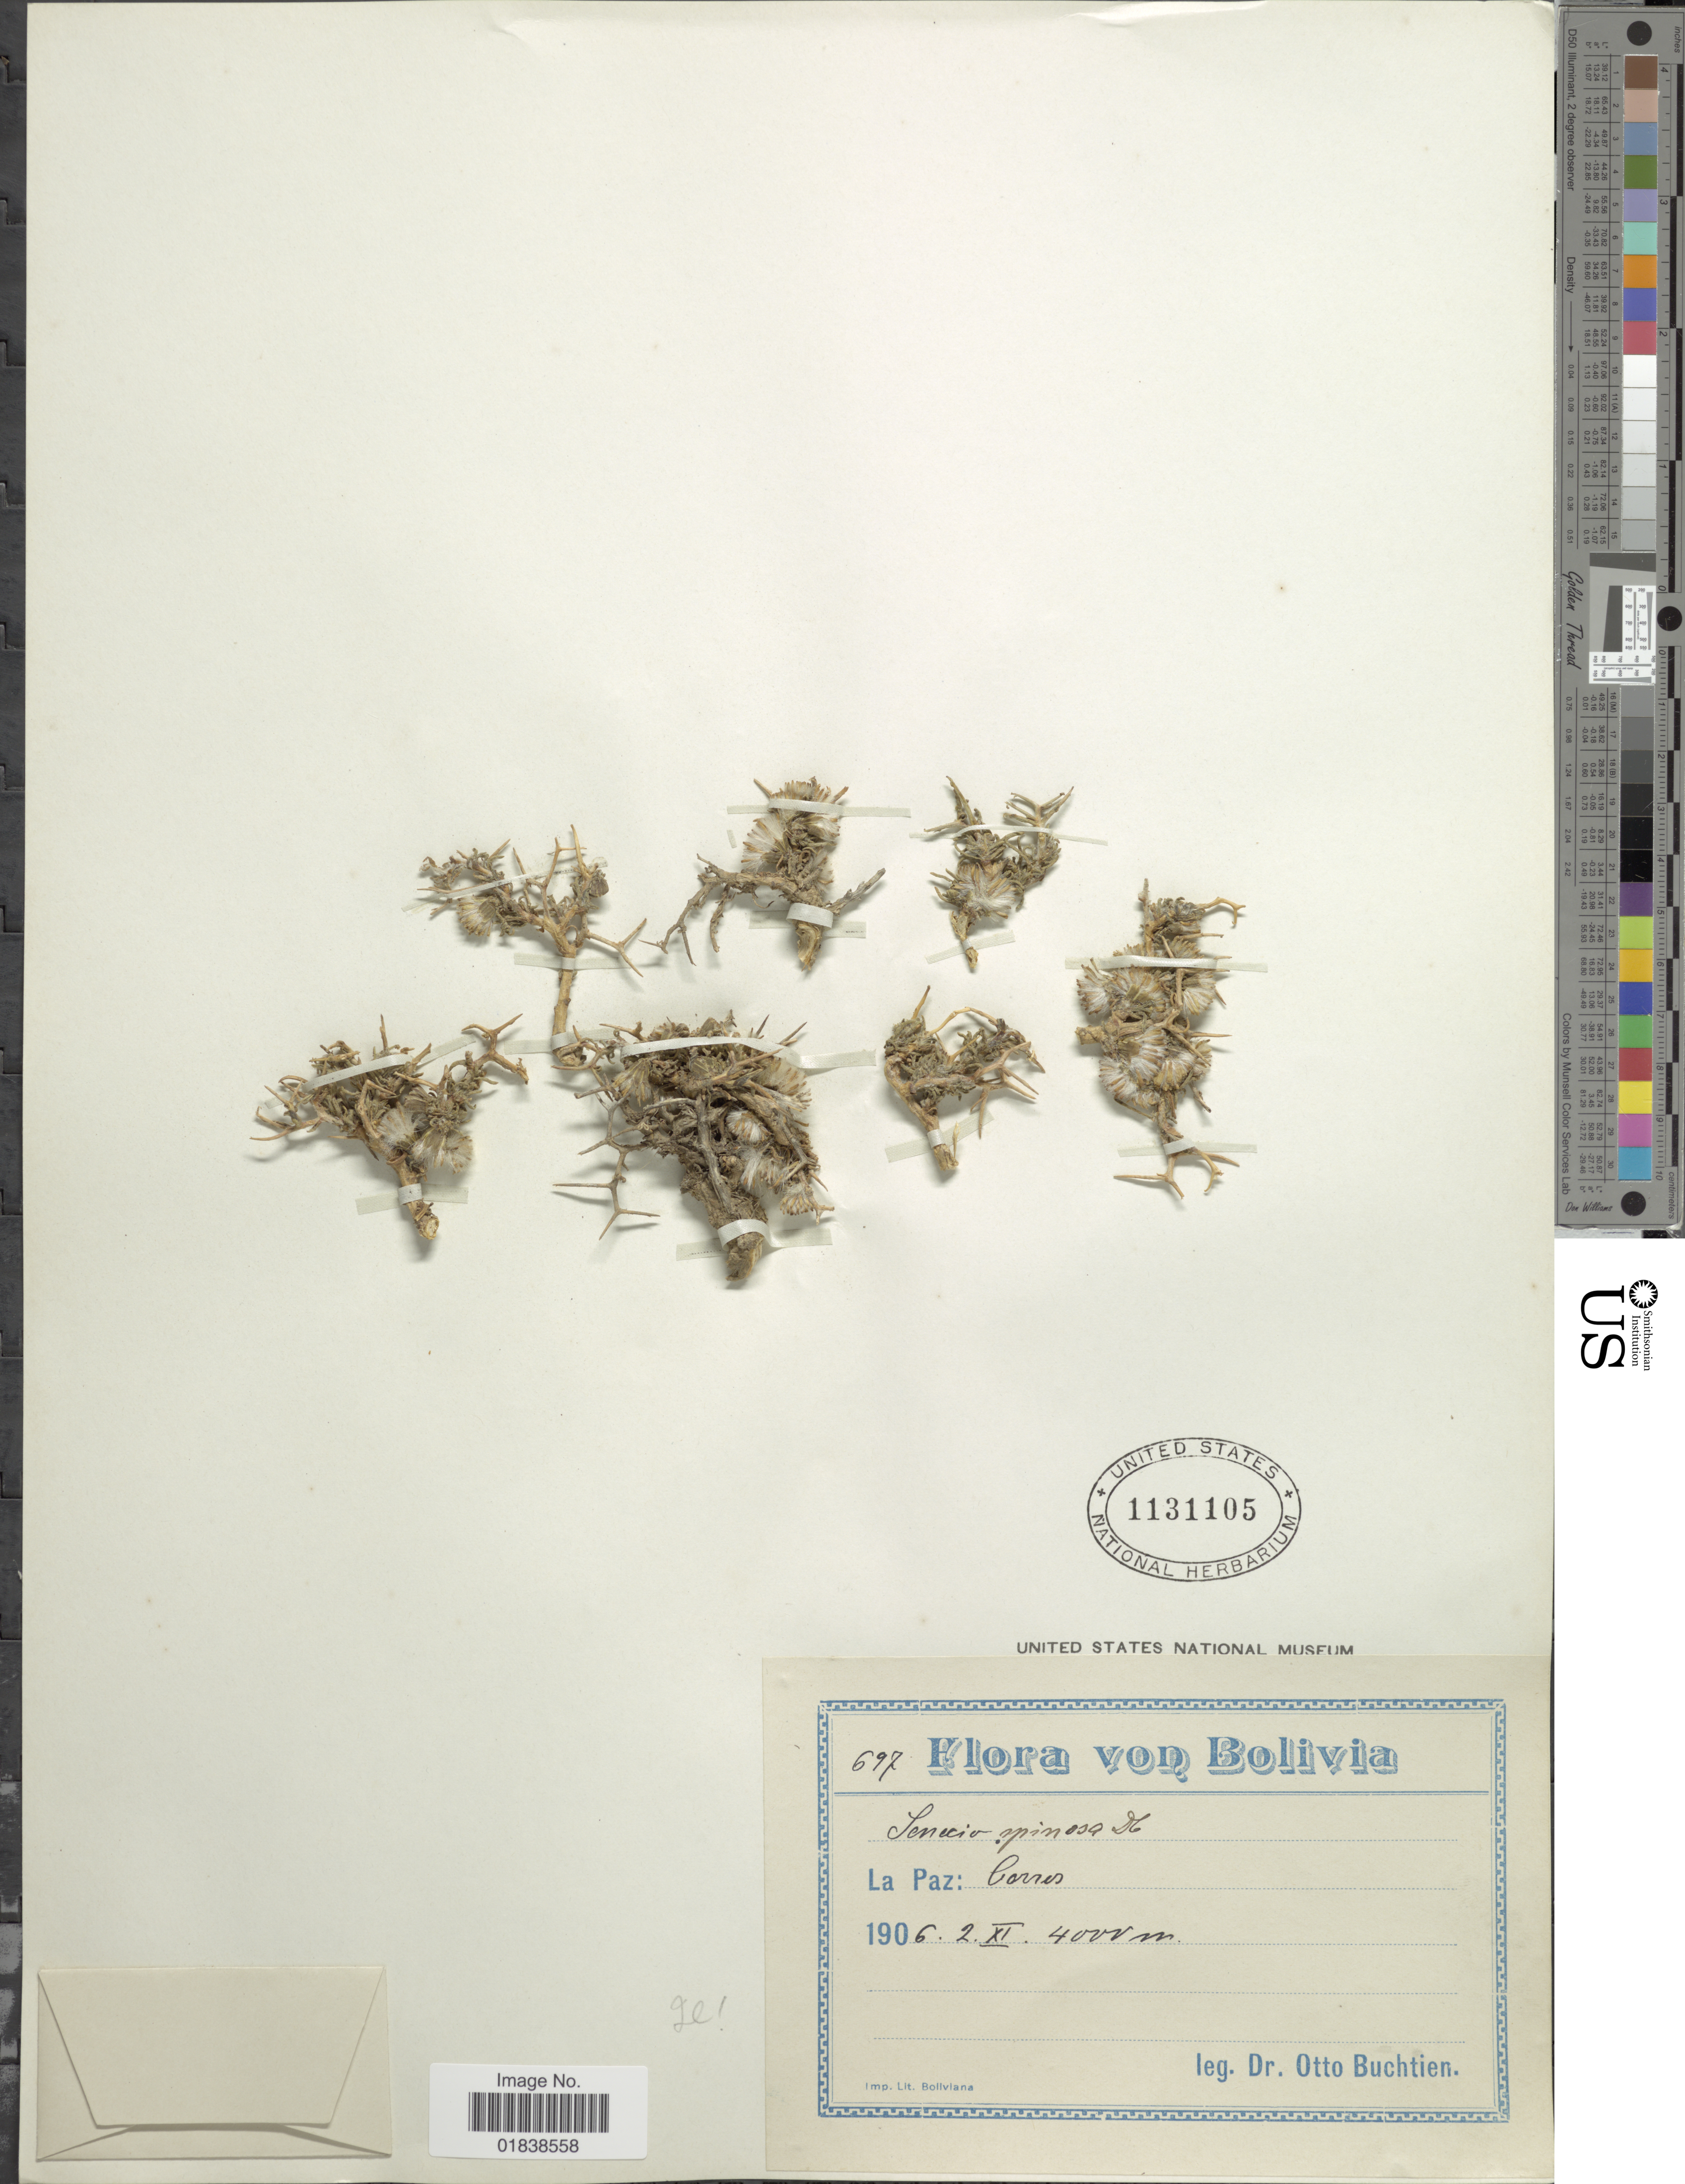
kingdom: Plantae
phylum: Tracheophyta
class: Magnoliopsida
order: Asterales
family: Asteraceae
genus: Senecio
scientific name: Senecio spinosus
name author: DC.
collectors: O. Buchtien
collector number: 697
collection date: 1906-11-02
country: Bolivia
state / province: La Paz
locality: Cerros (hills)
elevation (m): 4000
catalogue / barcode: US 1131105